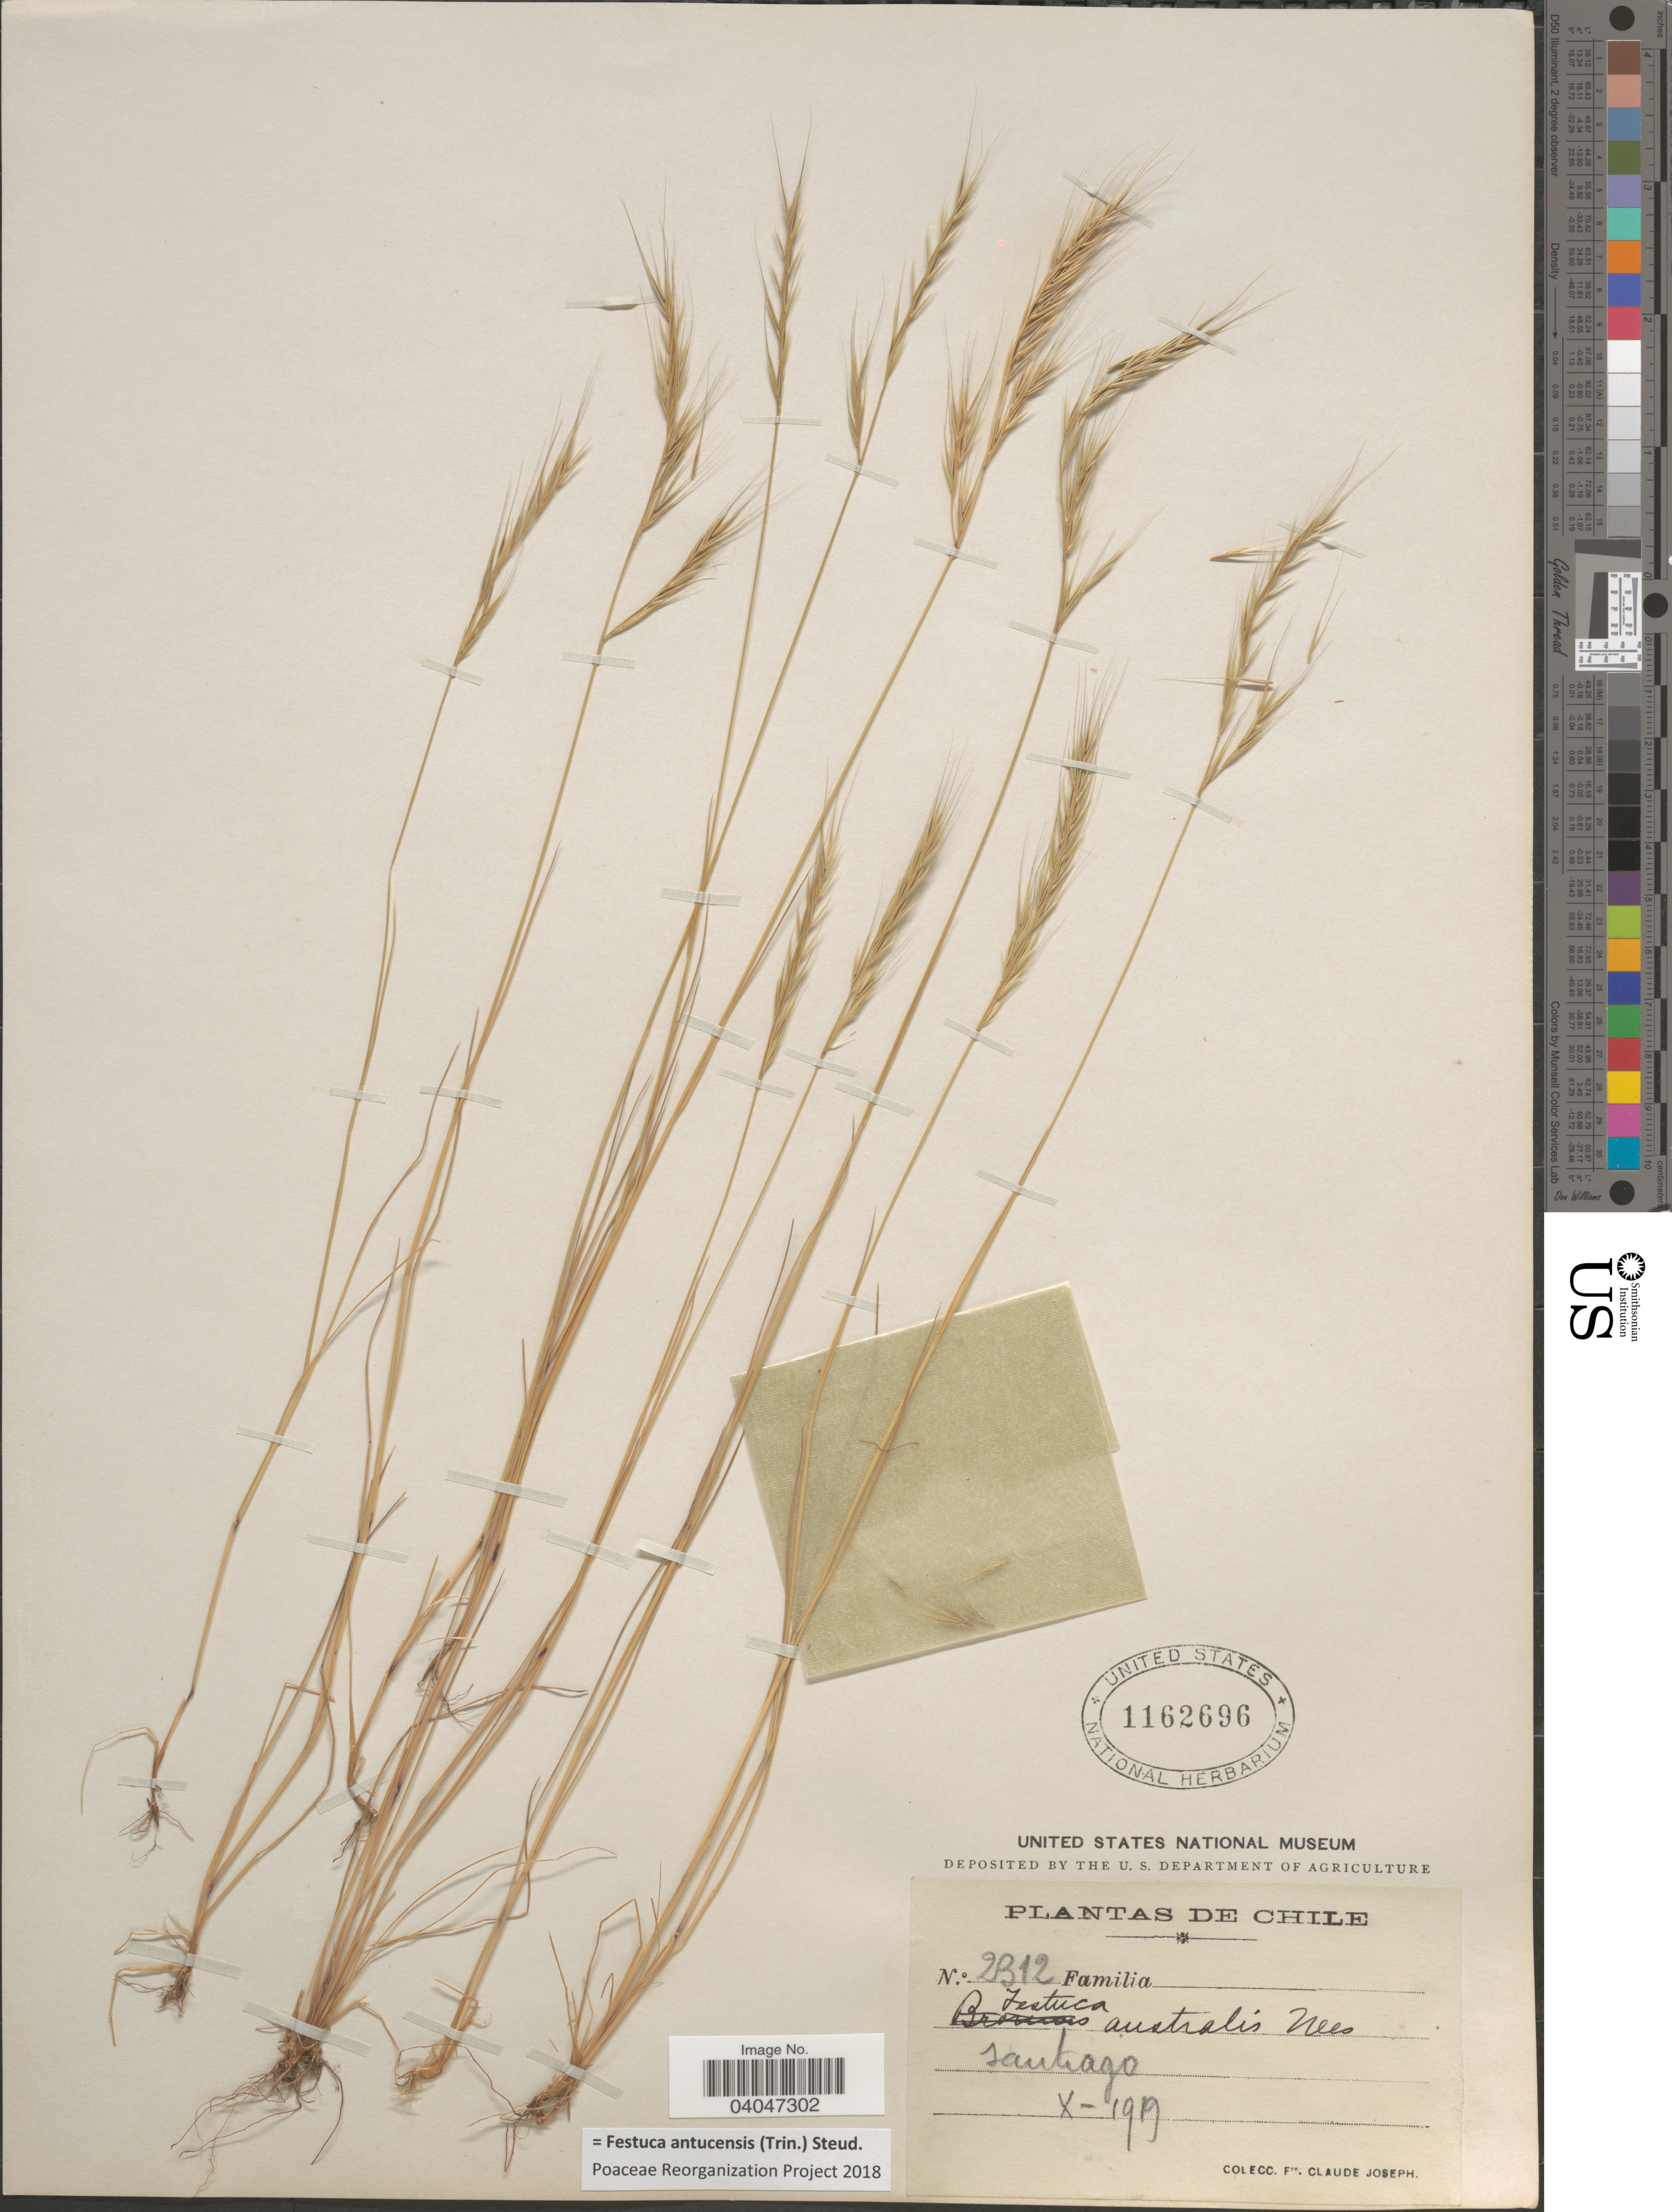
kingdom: Plantae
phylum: Tracheophyta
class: Liliopsida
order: Poales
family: Poaceae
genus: Festuca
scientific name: Festuca antucensis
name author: (Trin.) Steud.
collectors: Bro. Claude-Joseph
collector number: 2312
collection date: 1919-10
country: Chile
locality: Santiago.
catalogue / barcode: US 1162696